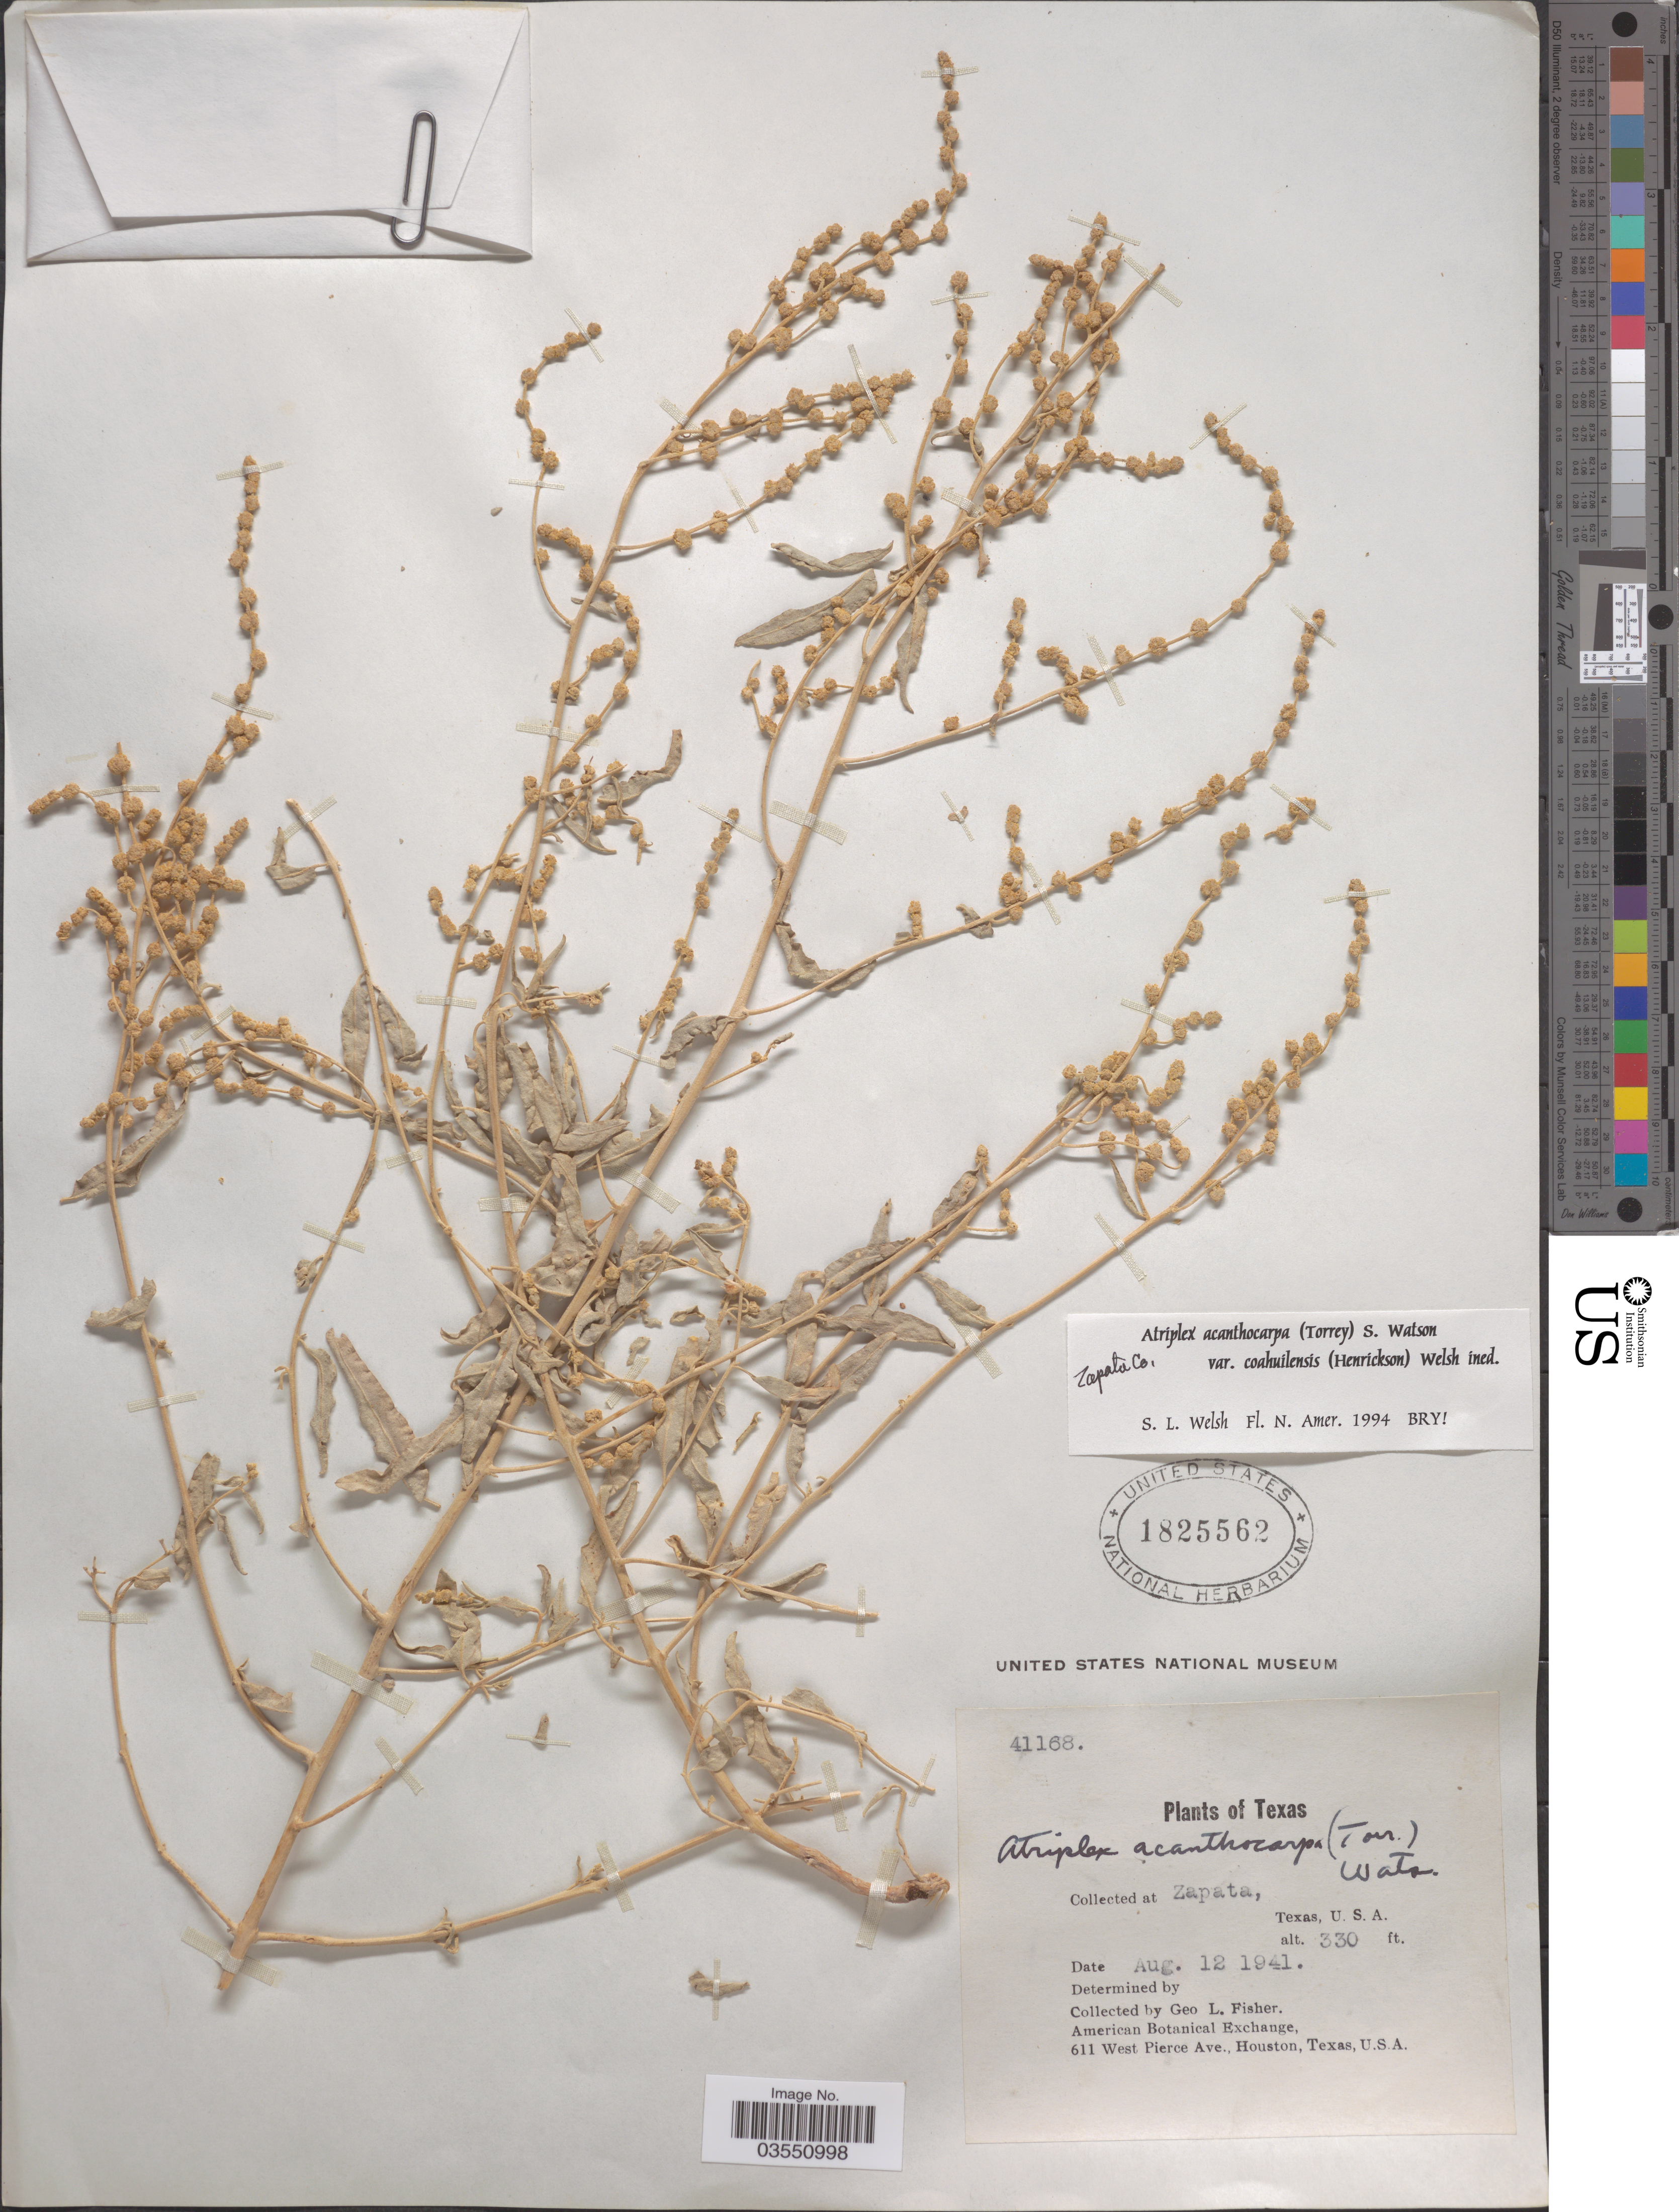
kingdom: Plantae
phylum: Tracheophyta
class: Magnoliopsida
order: Caryophyllales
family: Amaranthaceae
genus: Atriplex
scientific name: Atriplex acanthocarpa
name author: (Torr.) S. Watson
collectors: G. L. Fisher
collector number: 41168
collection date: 1941-08-12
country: United States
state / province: Texas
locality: Zapata, U.S.A.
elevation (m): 101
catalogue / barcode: US 1825562